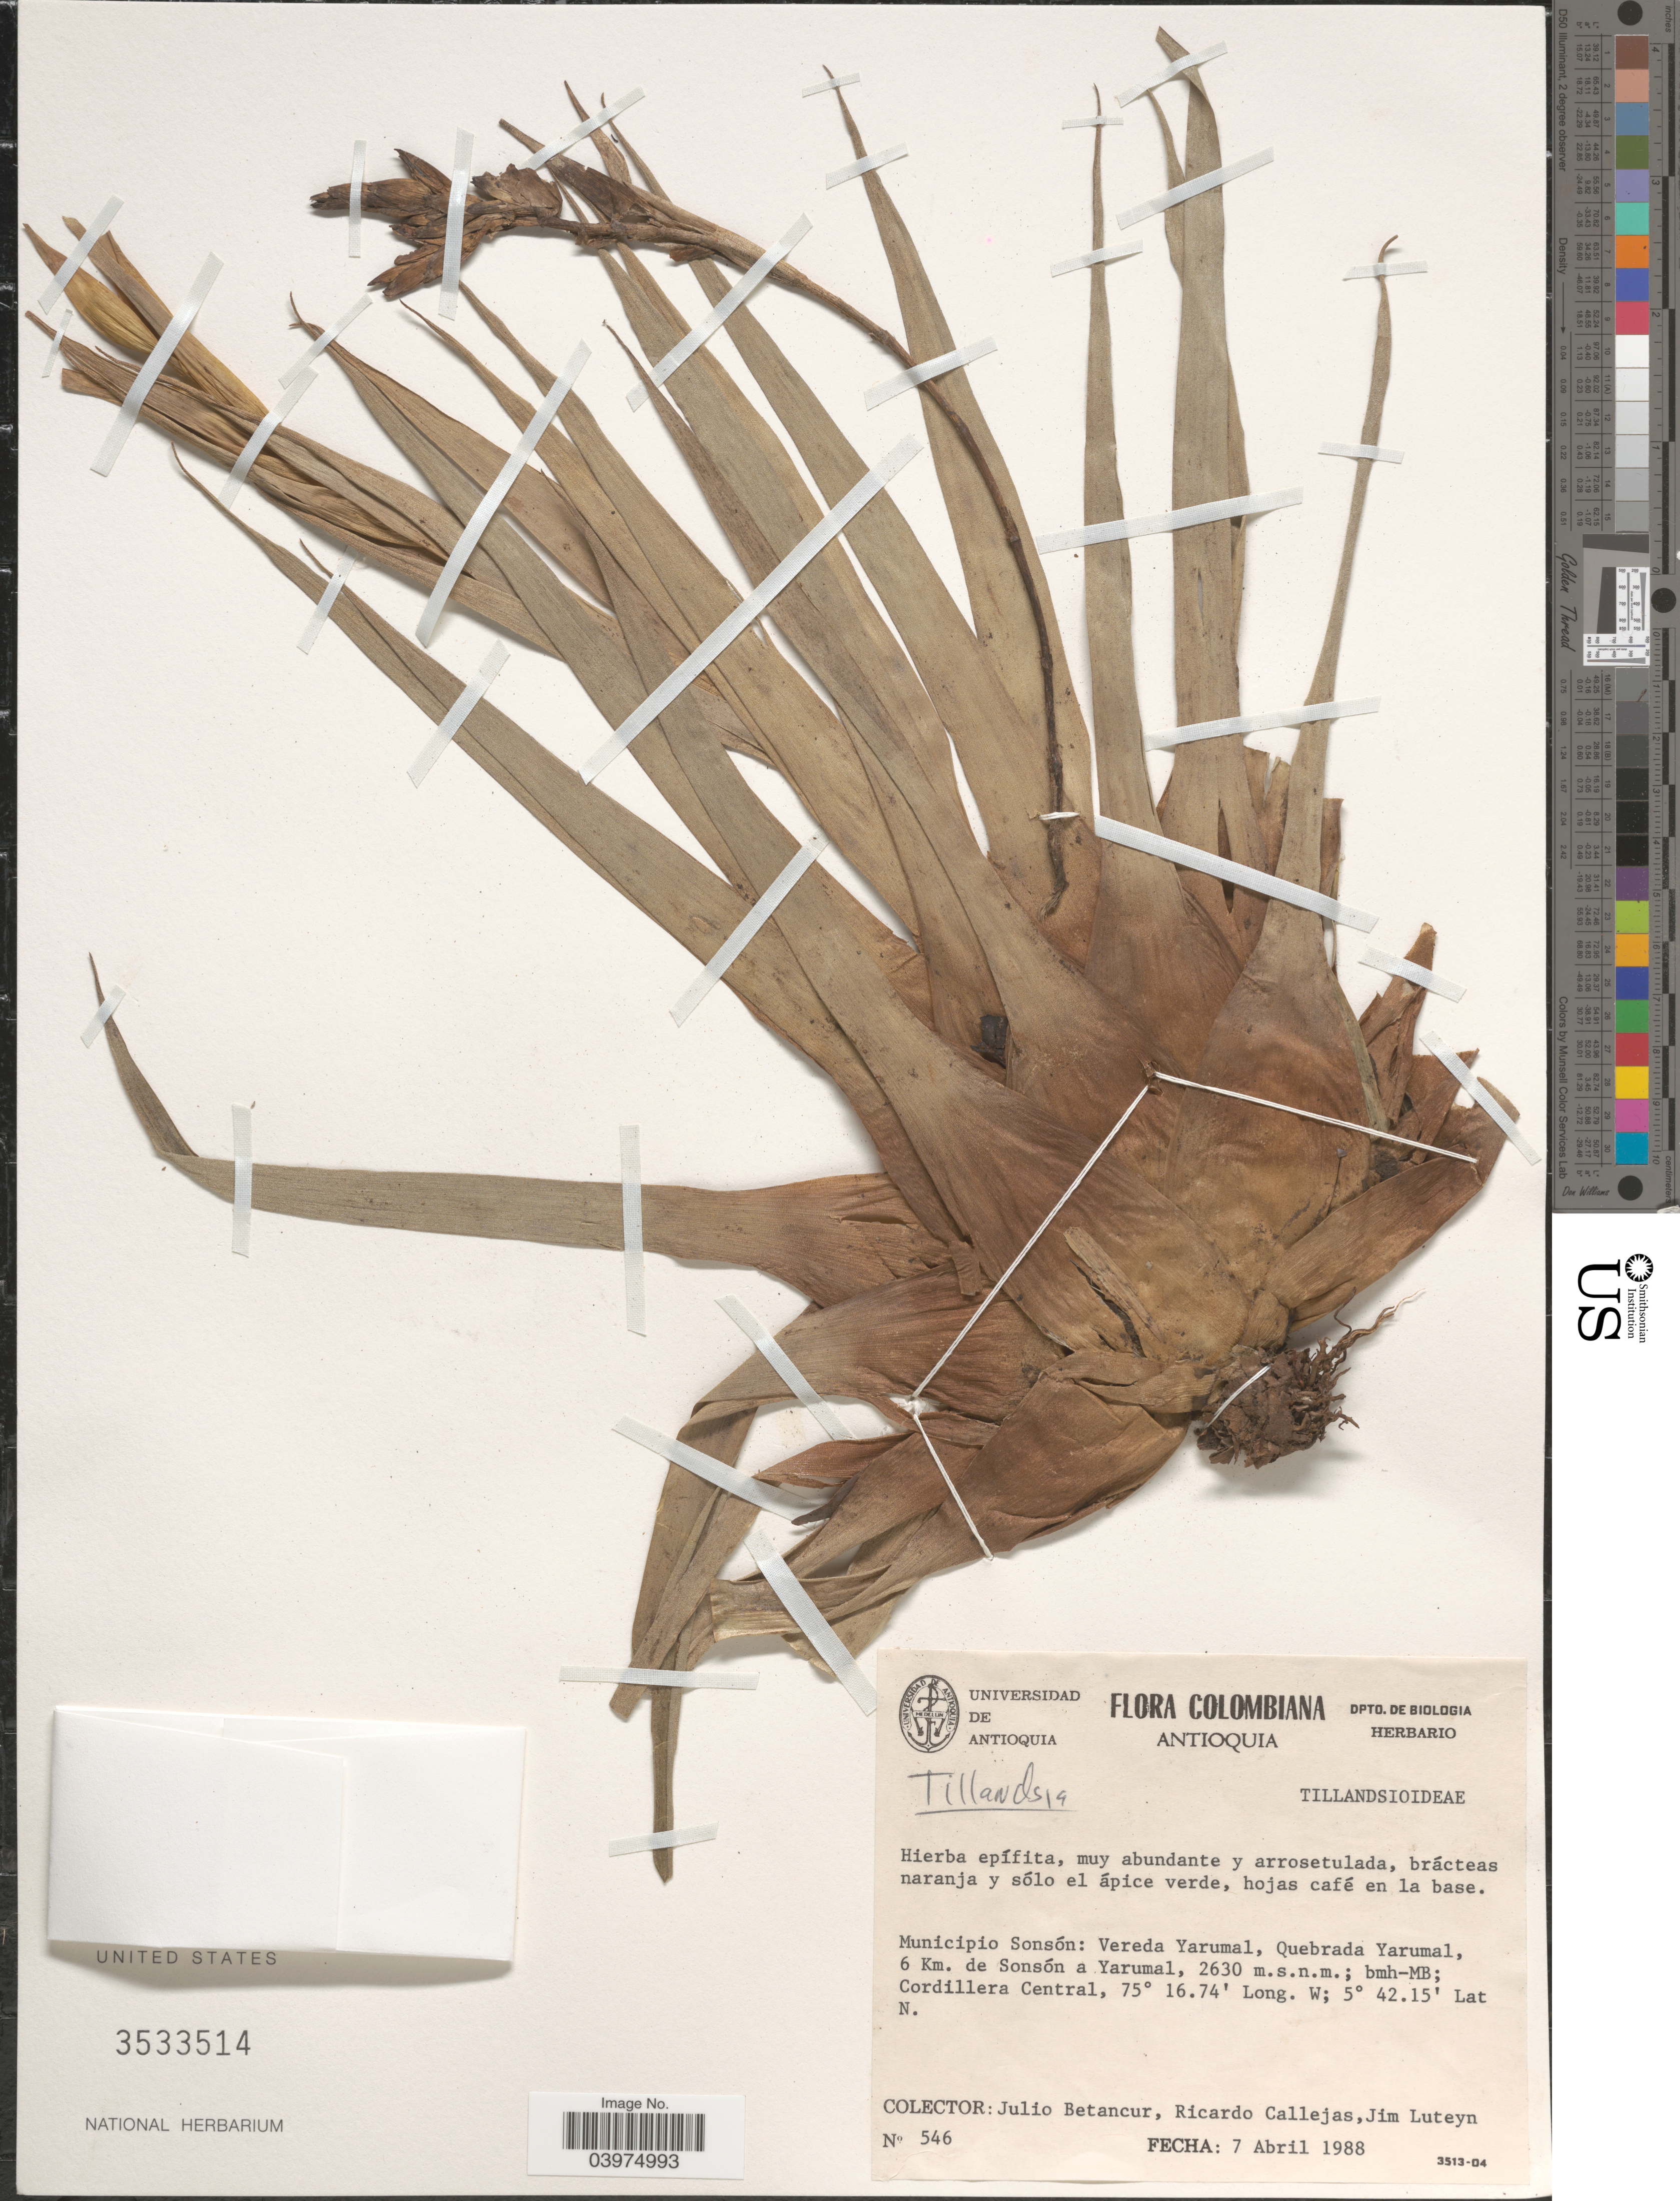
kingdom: Plantae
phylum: Tracheophyta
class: Liliopsida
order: Poales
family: Bromeliaceae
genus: Tillandsia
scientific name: Tillandsia sp.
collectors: J. Betancur, R. Callejas & J. L. Luteyn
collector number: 546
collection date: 1988-04-07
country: Colombia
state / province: Antioquia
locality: Municipio Sonsón: Vereda Yarumal, Quebrada Yarumal, 6 Km. de Sonsón a Yarumal, Cordillera Central.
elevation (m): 2630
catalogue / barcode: US 3533514